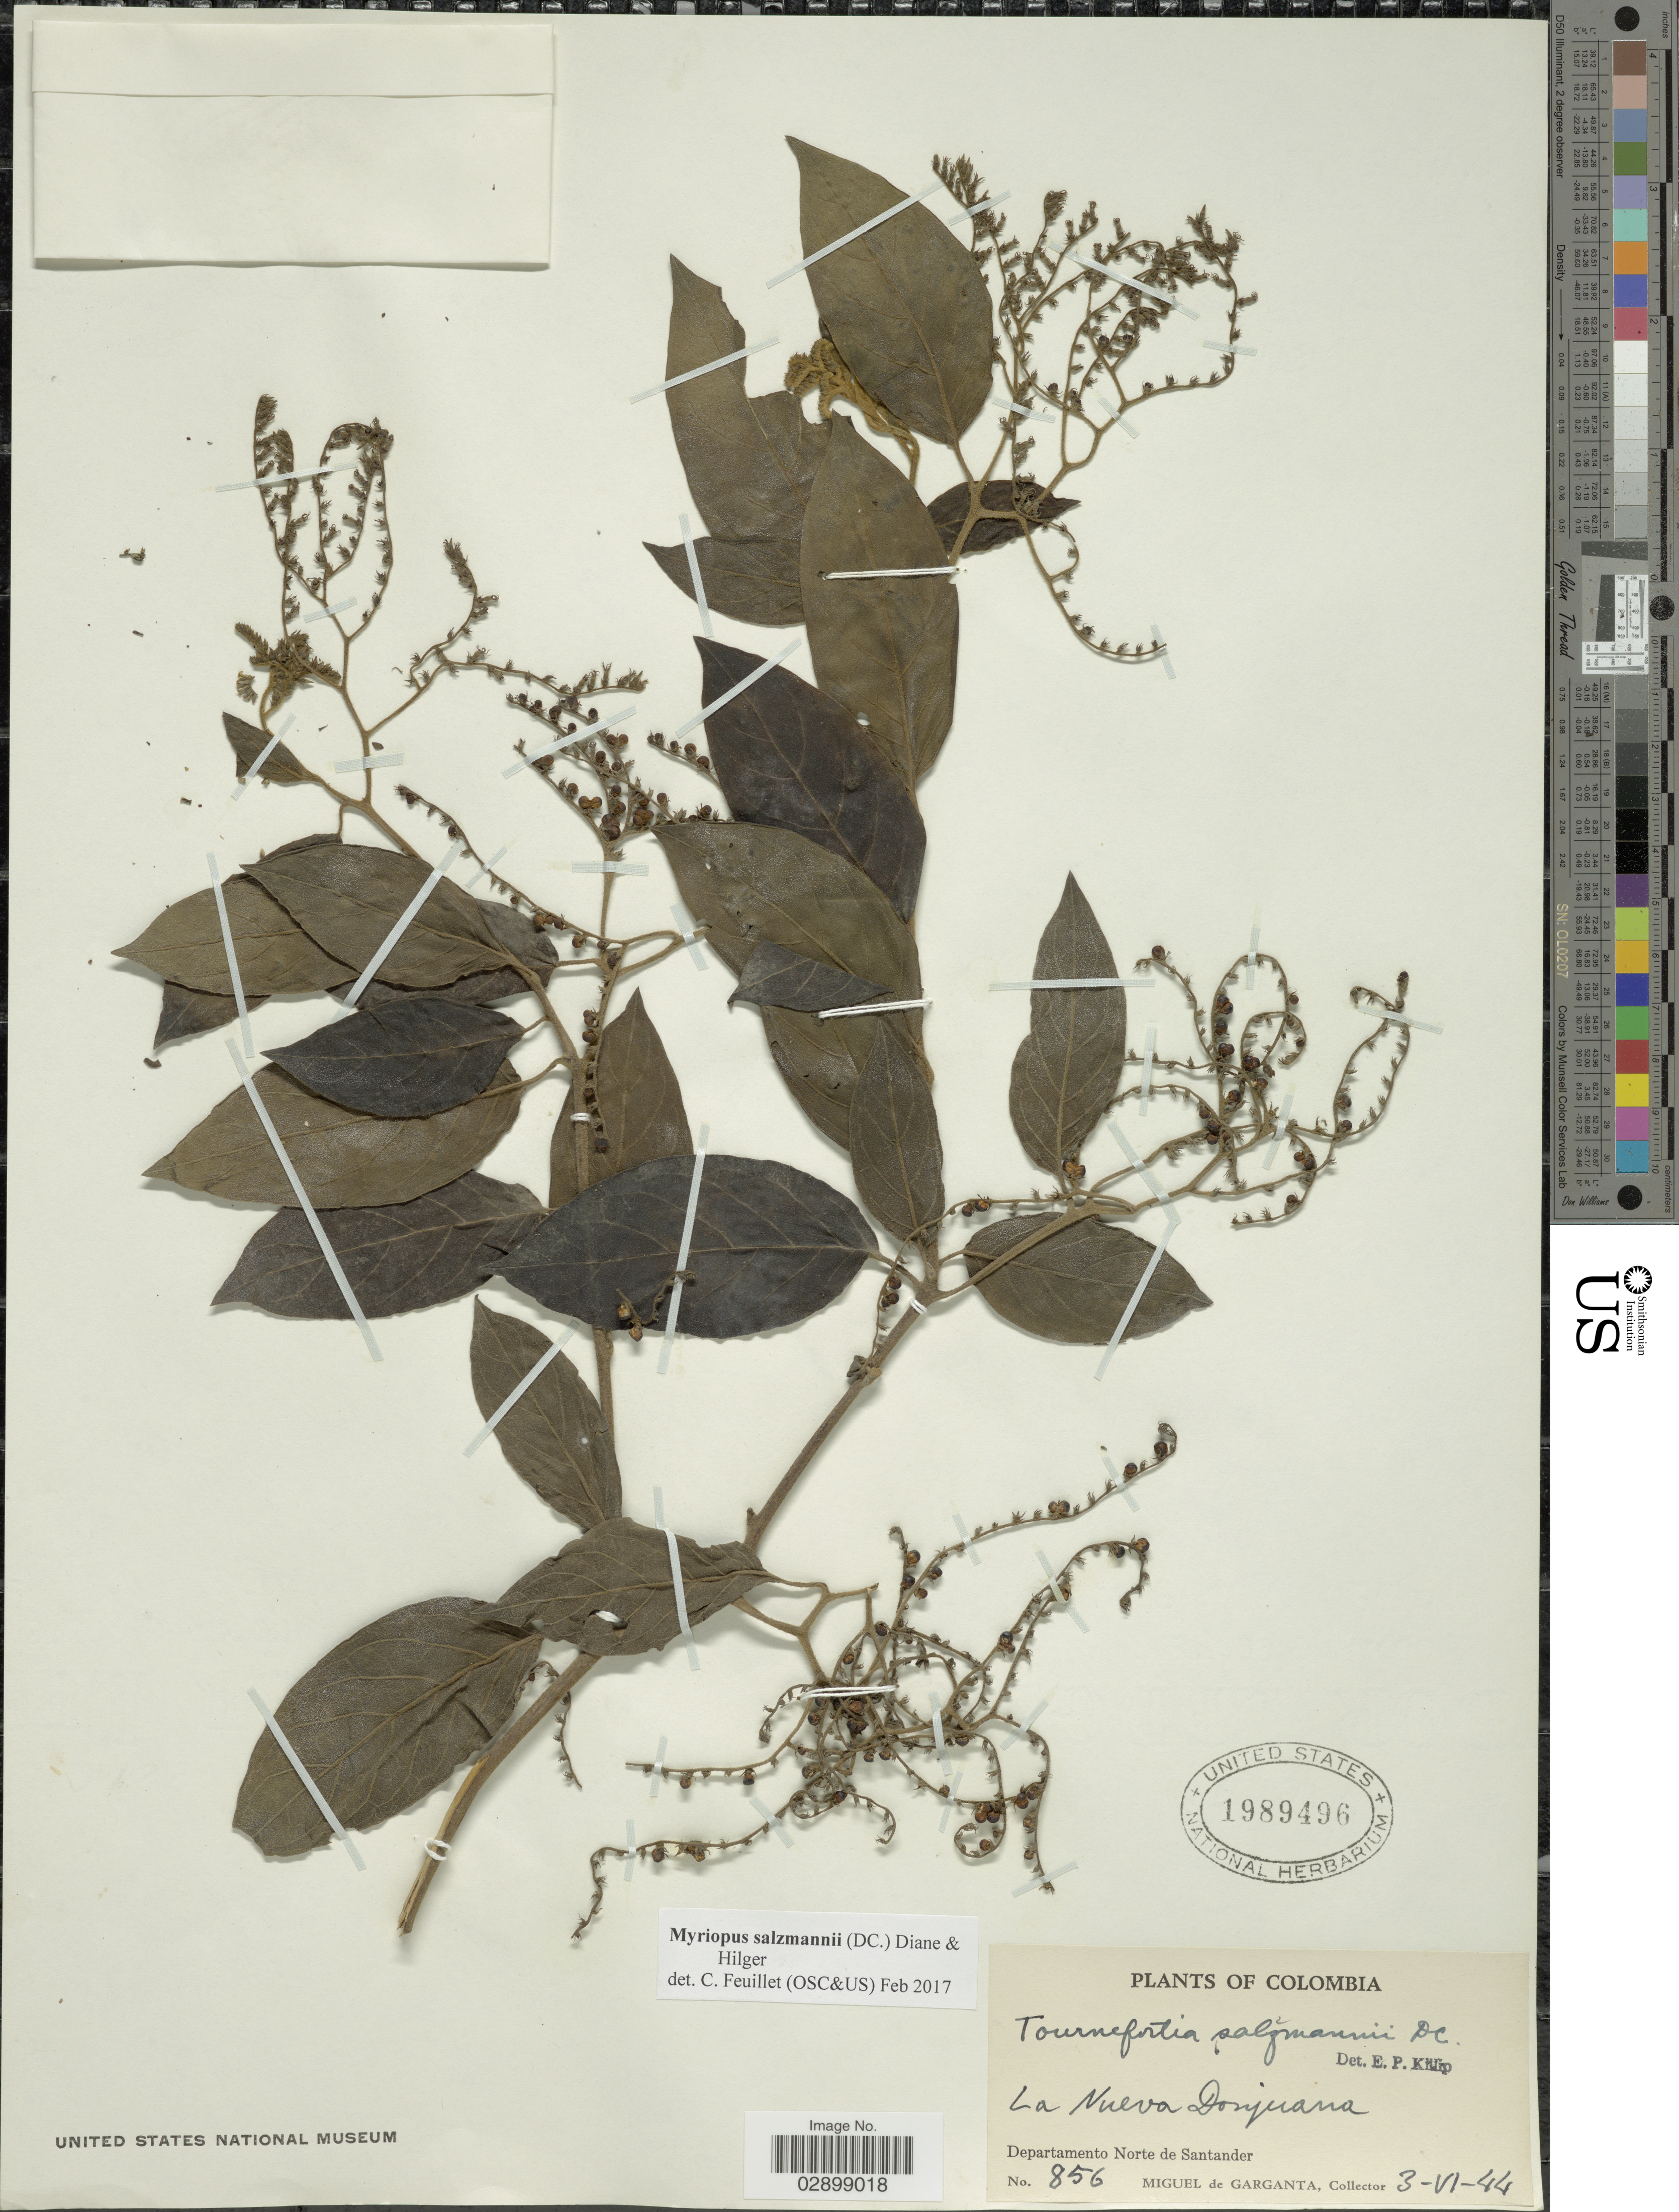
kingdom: Plantae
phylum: Tracheophyta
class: Magnoliopsida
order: Boraginales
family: Heliotropiaceae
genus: Myriopus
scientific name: Myriopus salzmannii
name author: (DC.) Diane & Hilger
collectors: M. Garganta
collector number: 856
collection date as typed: Transcribed d/m/y: 3/6/44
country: Colombia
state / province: Norte de Santander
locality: La Nueva Donjuana. Departamento Norte de Santander.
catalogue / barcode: US 1989496